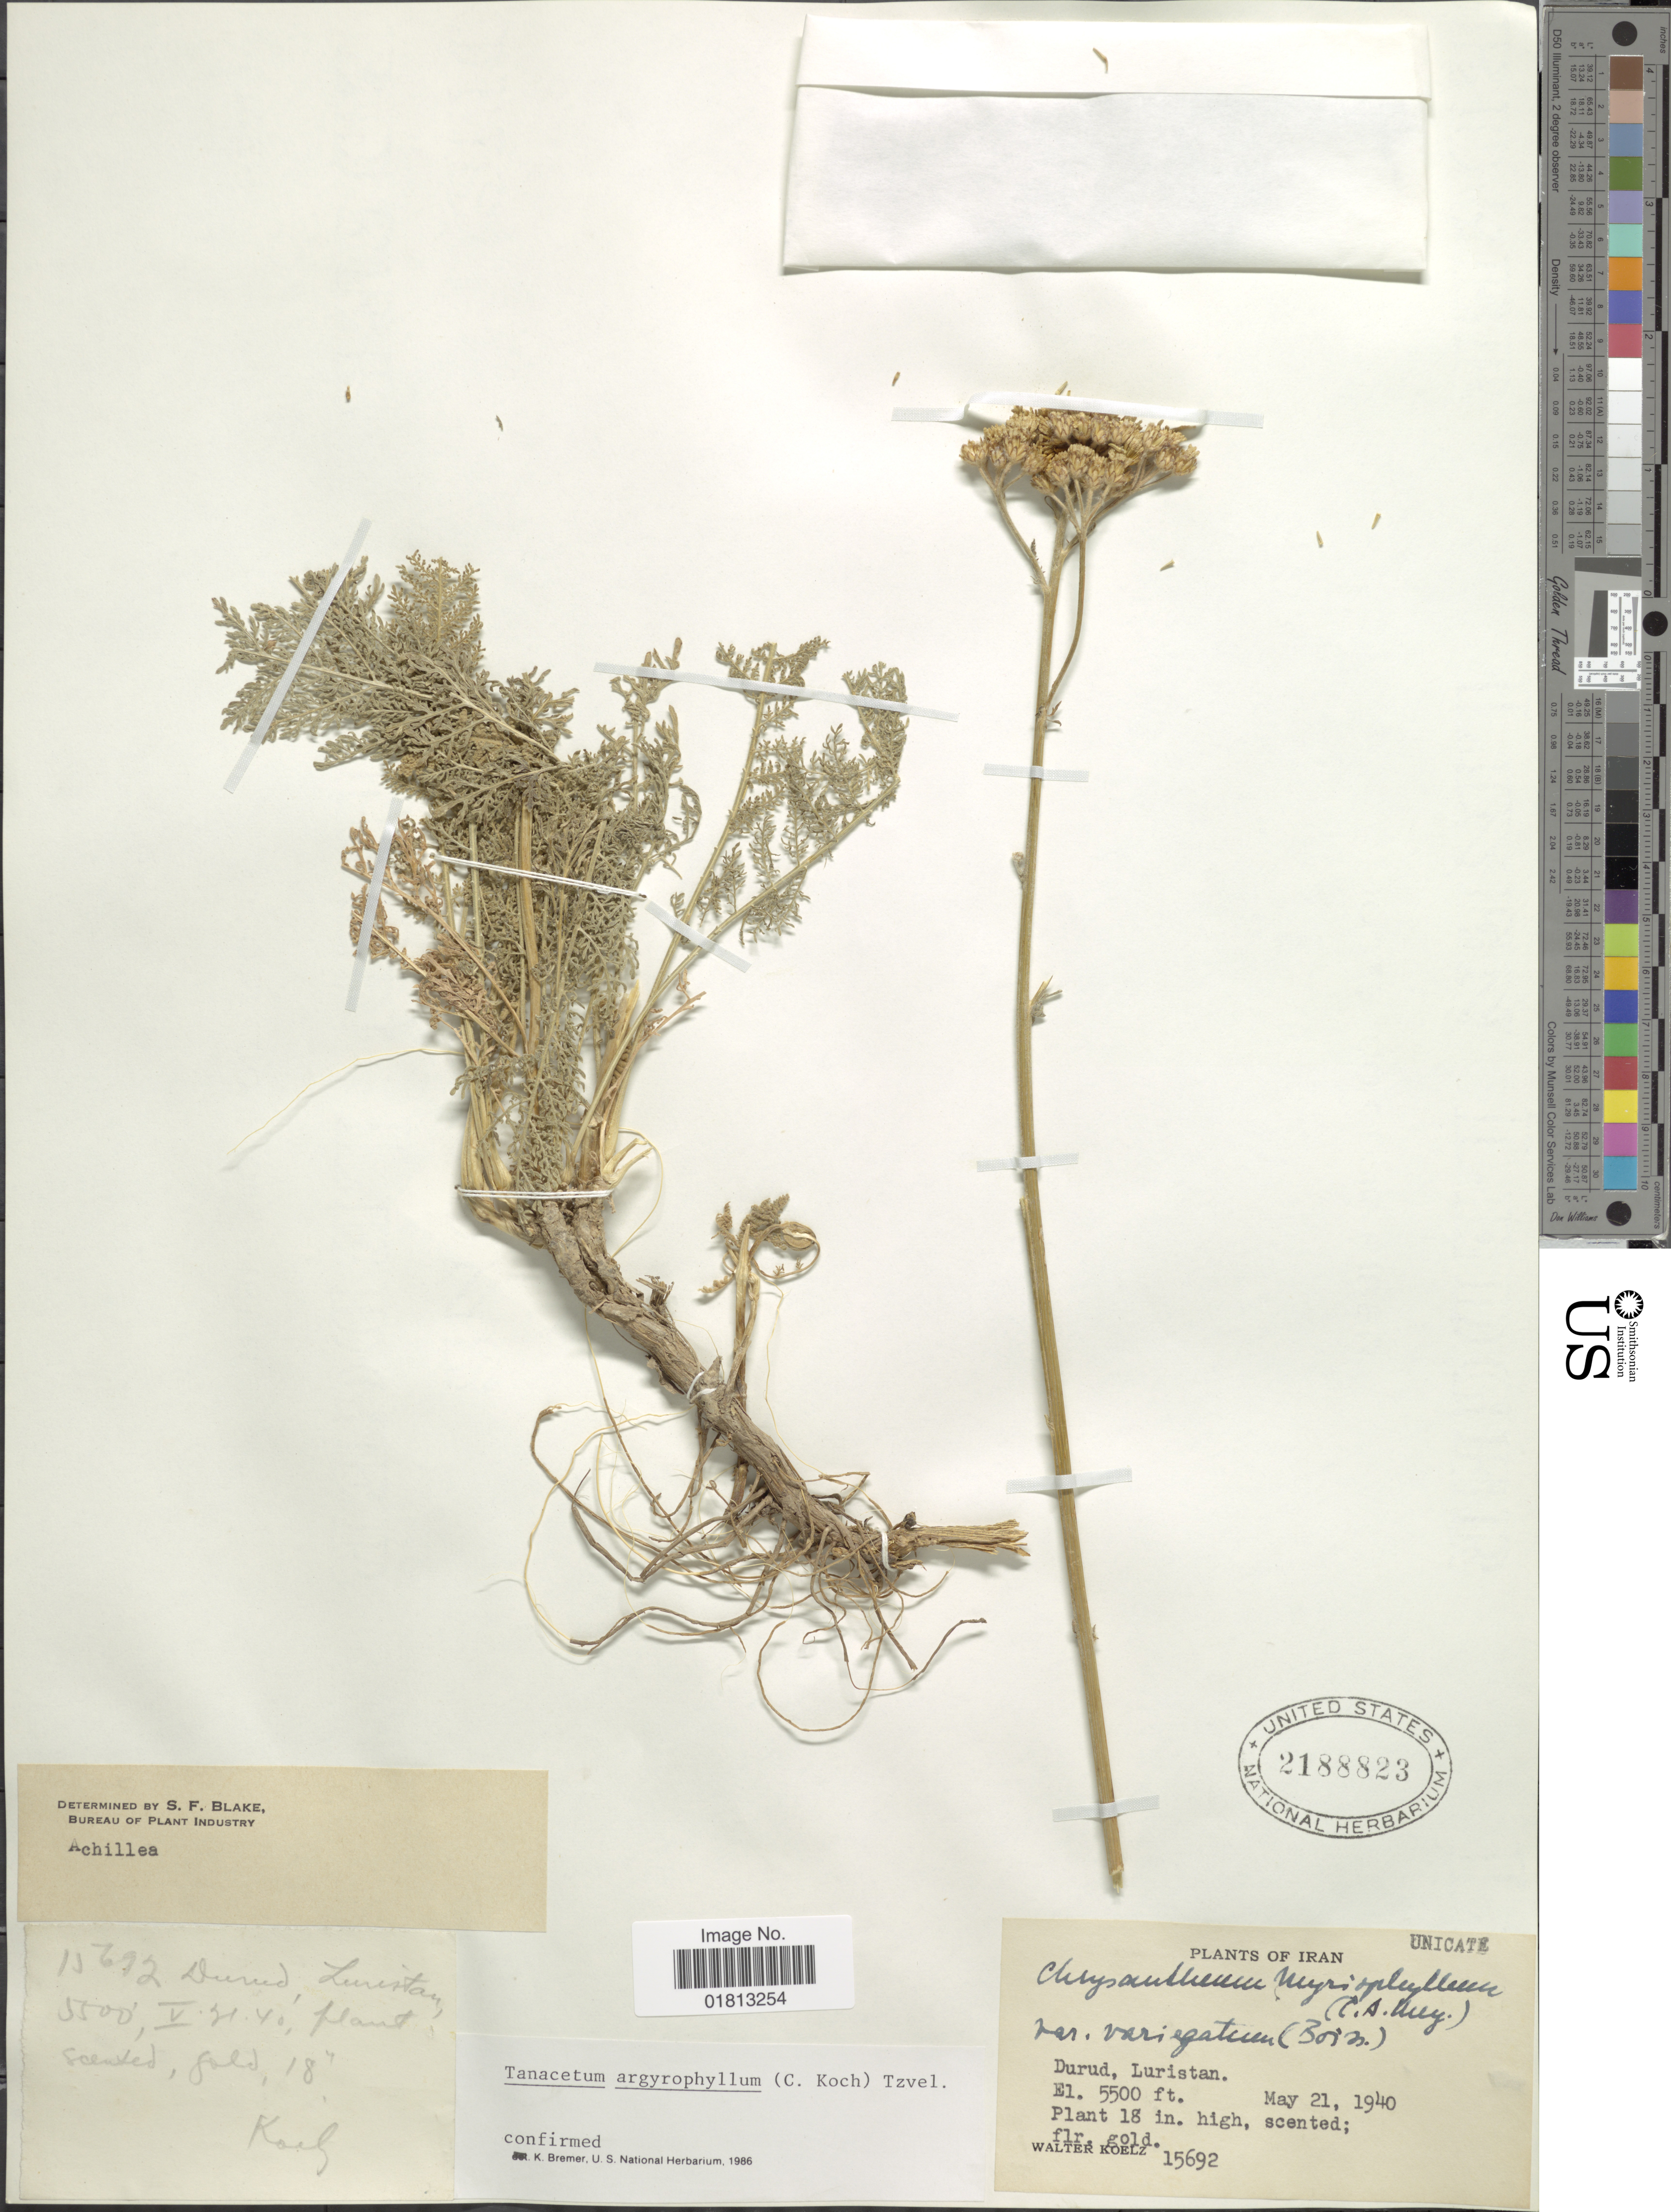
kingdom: Plantae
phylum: Tracheophyta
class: Magnoliopsida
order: Asterales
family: Asteraceae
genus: Tanacetum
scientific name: Tanacetum argyrophyllum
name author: (C. Koch) Tzvelev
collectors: W. N. Koelz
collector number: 15692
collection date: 1940-05-21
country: Iran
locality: Durud, Luristan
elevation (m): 1676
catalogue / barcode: US 2188823